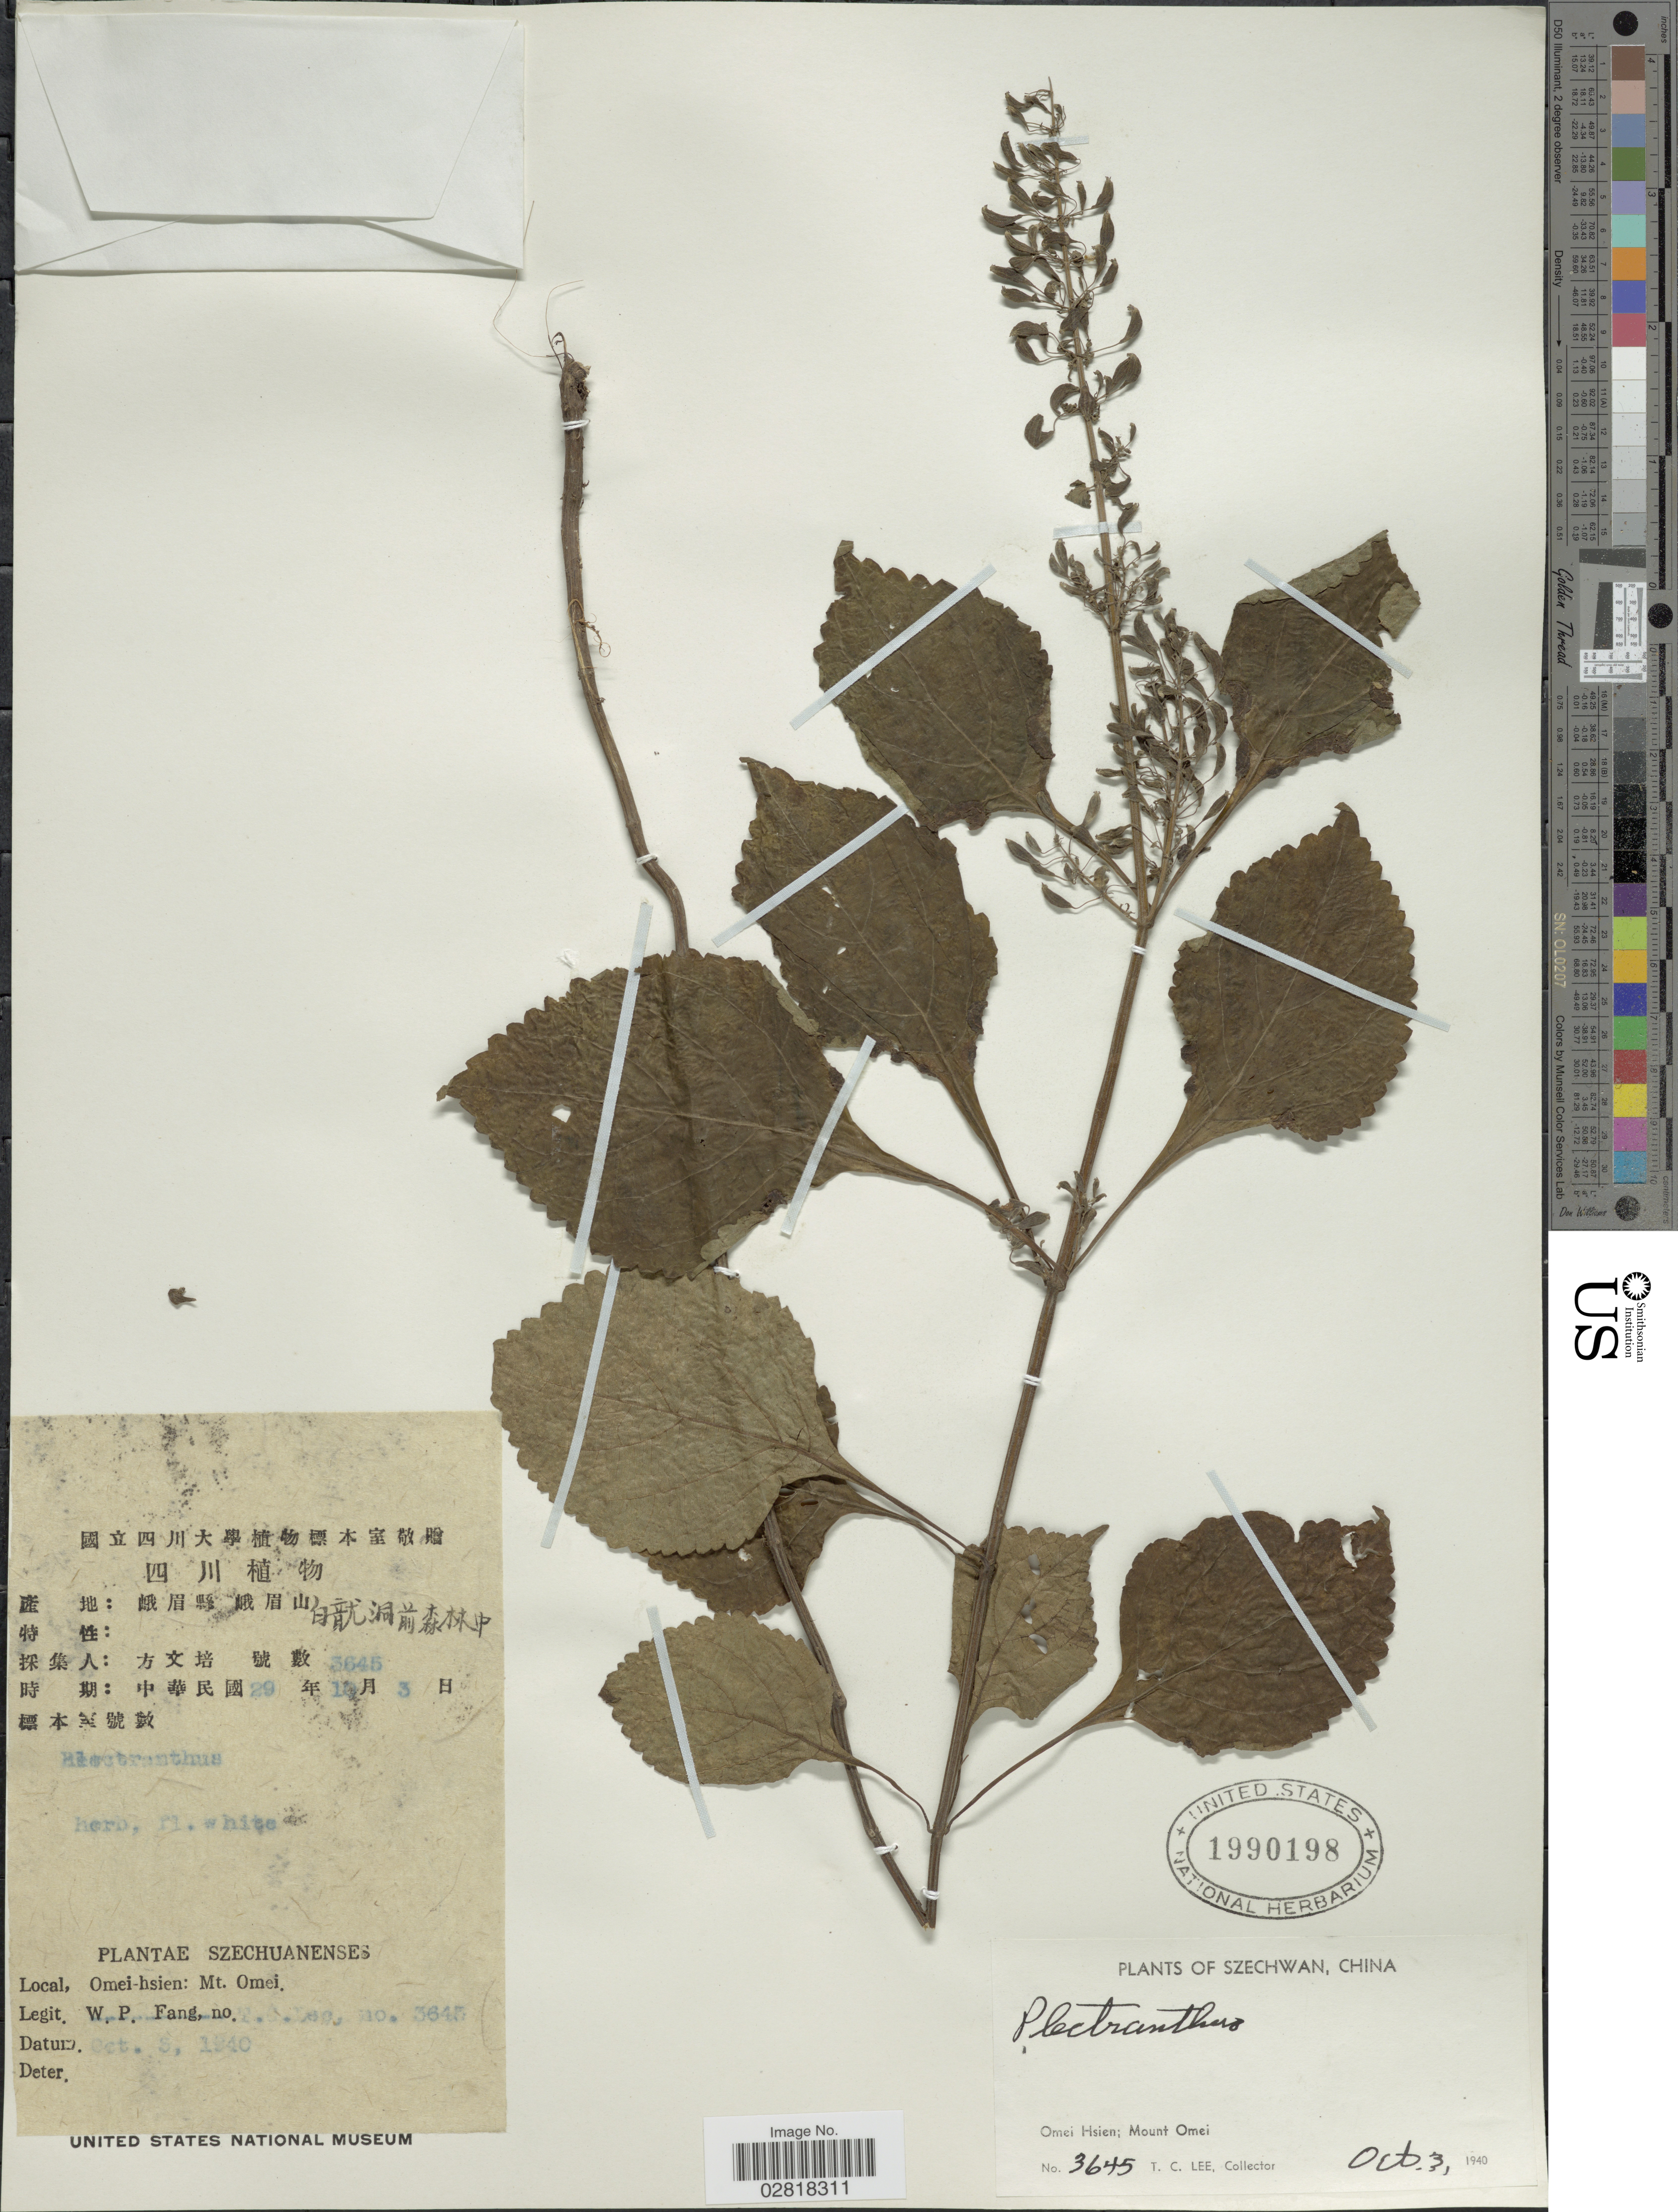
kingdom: Plantae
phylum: Tracheophyta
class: Magnoliopsida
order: Lamiales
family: Lamiaceae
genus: Plectranthus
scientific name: Plectranthus sp.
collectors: T. Lee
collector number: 3645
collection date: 1940-10-03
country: China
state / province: Sichuan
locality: Szechwan, Omei Hsien; Mount Omei.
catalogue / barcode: US 1990198